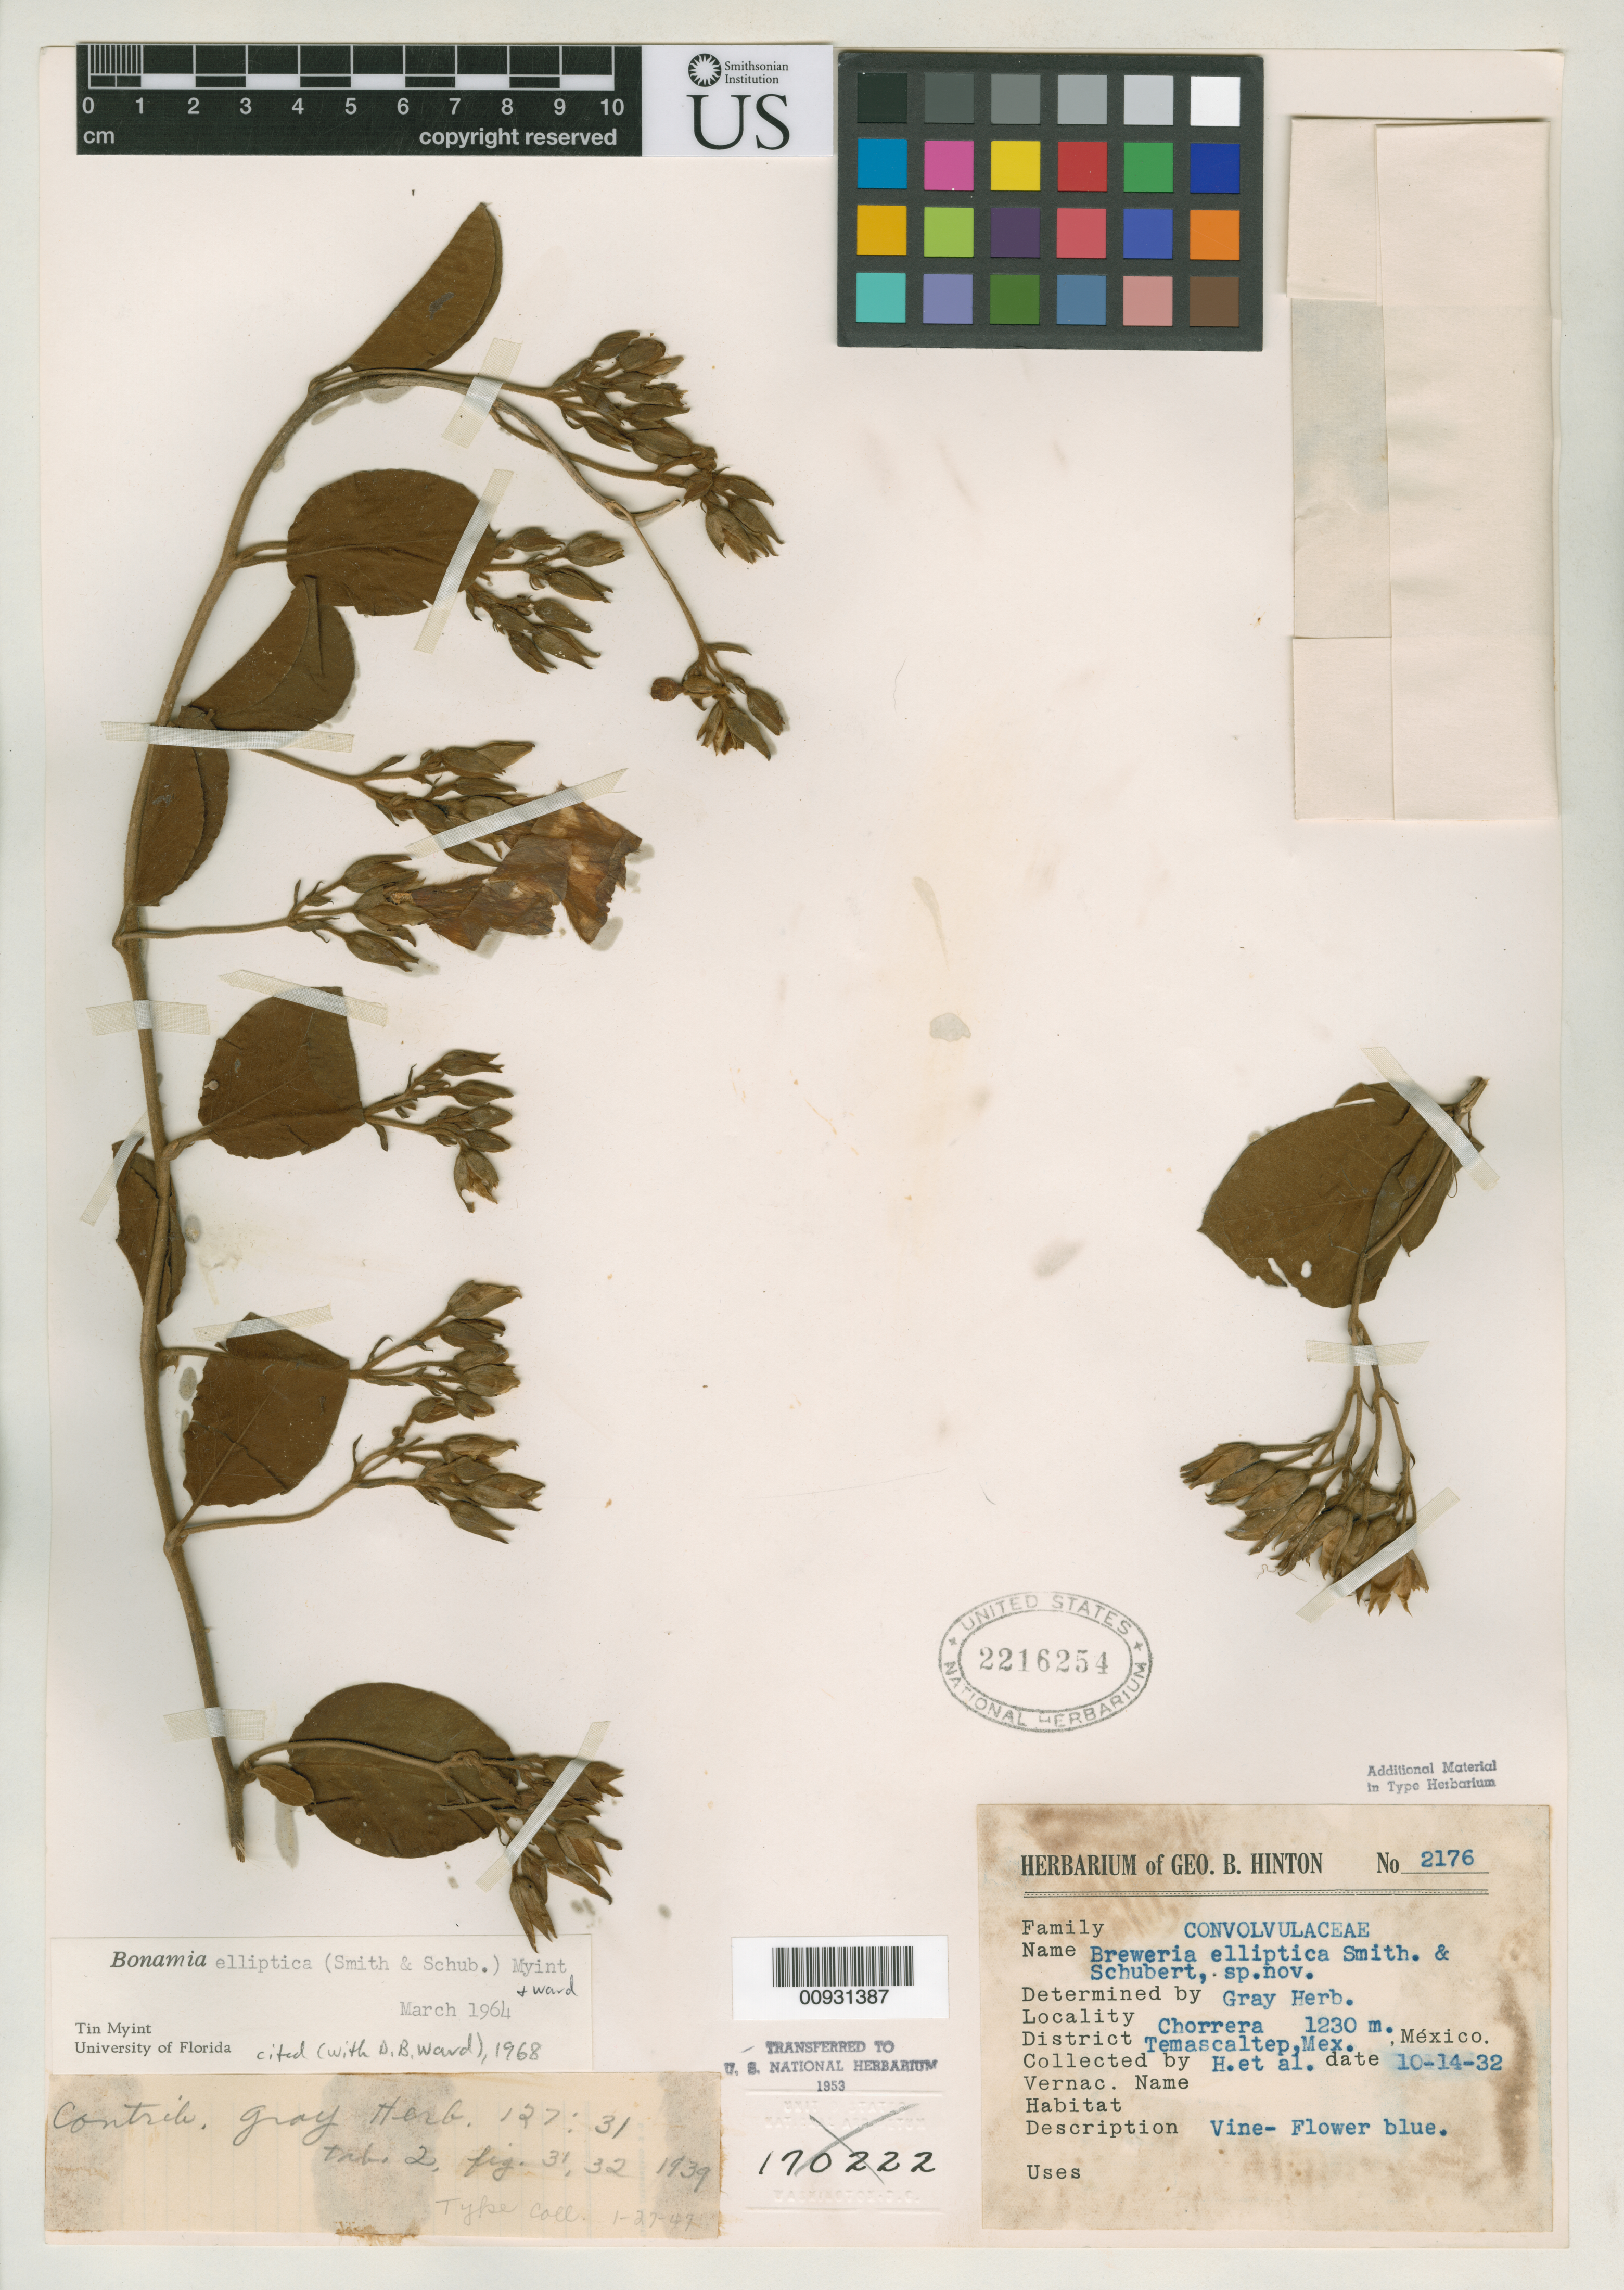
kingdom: Plantae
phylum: Tracheophyta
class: Magnoliopsida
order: Solanales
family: Convolvulaceae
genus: Breweria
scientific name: Breweria elliptica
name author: L.B. Sm. & B.G. Schub.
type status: Isotype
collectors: G. B. Hinton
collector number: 2176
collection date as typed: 14 Oct 1932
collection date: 1932-10-14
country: Mexico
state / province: México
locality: Temascaltepec.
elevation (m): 1230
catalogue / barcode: US 2216254